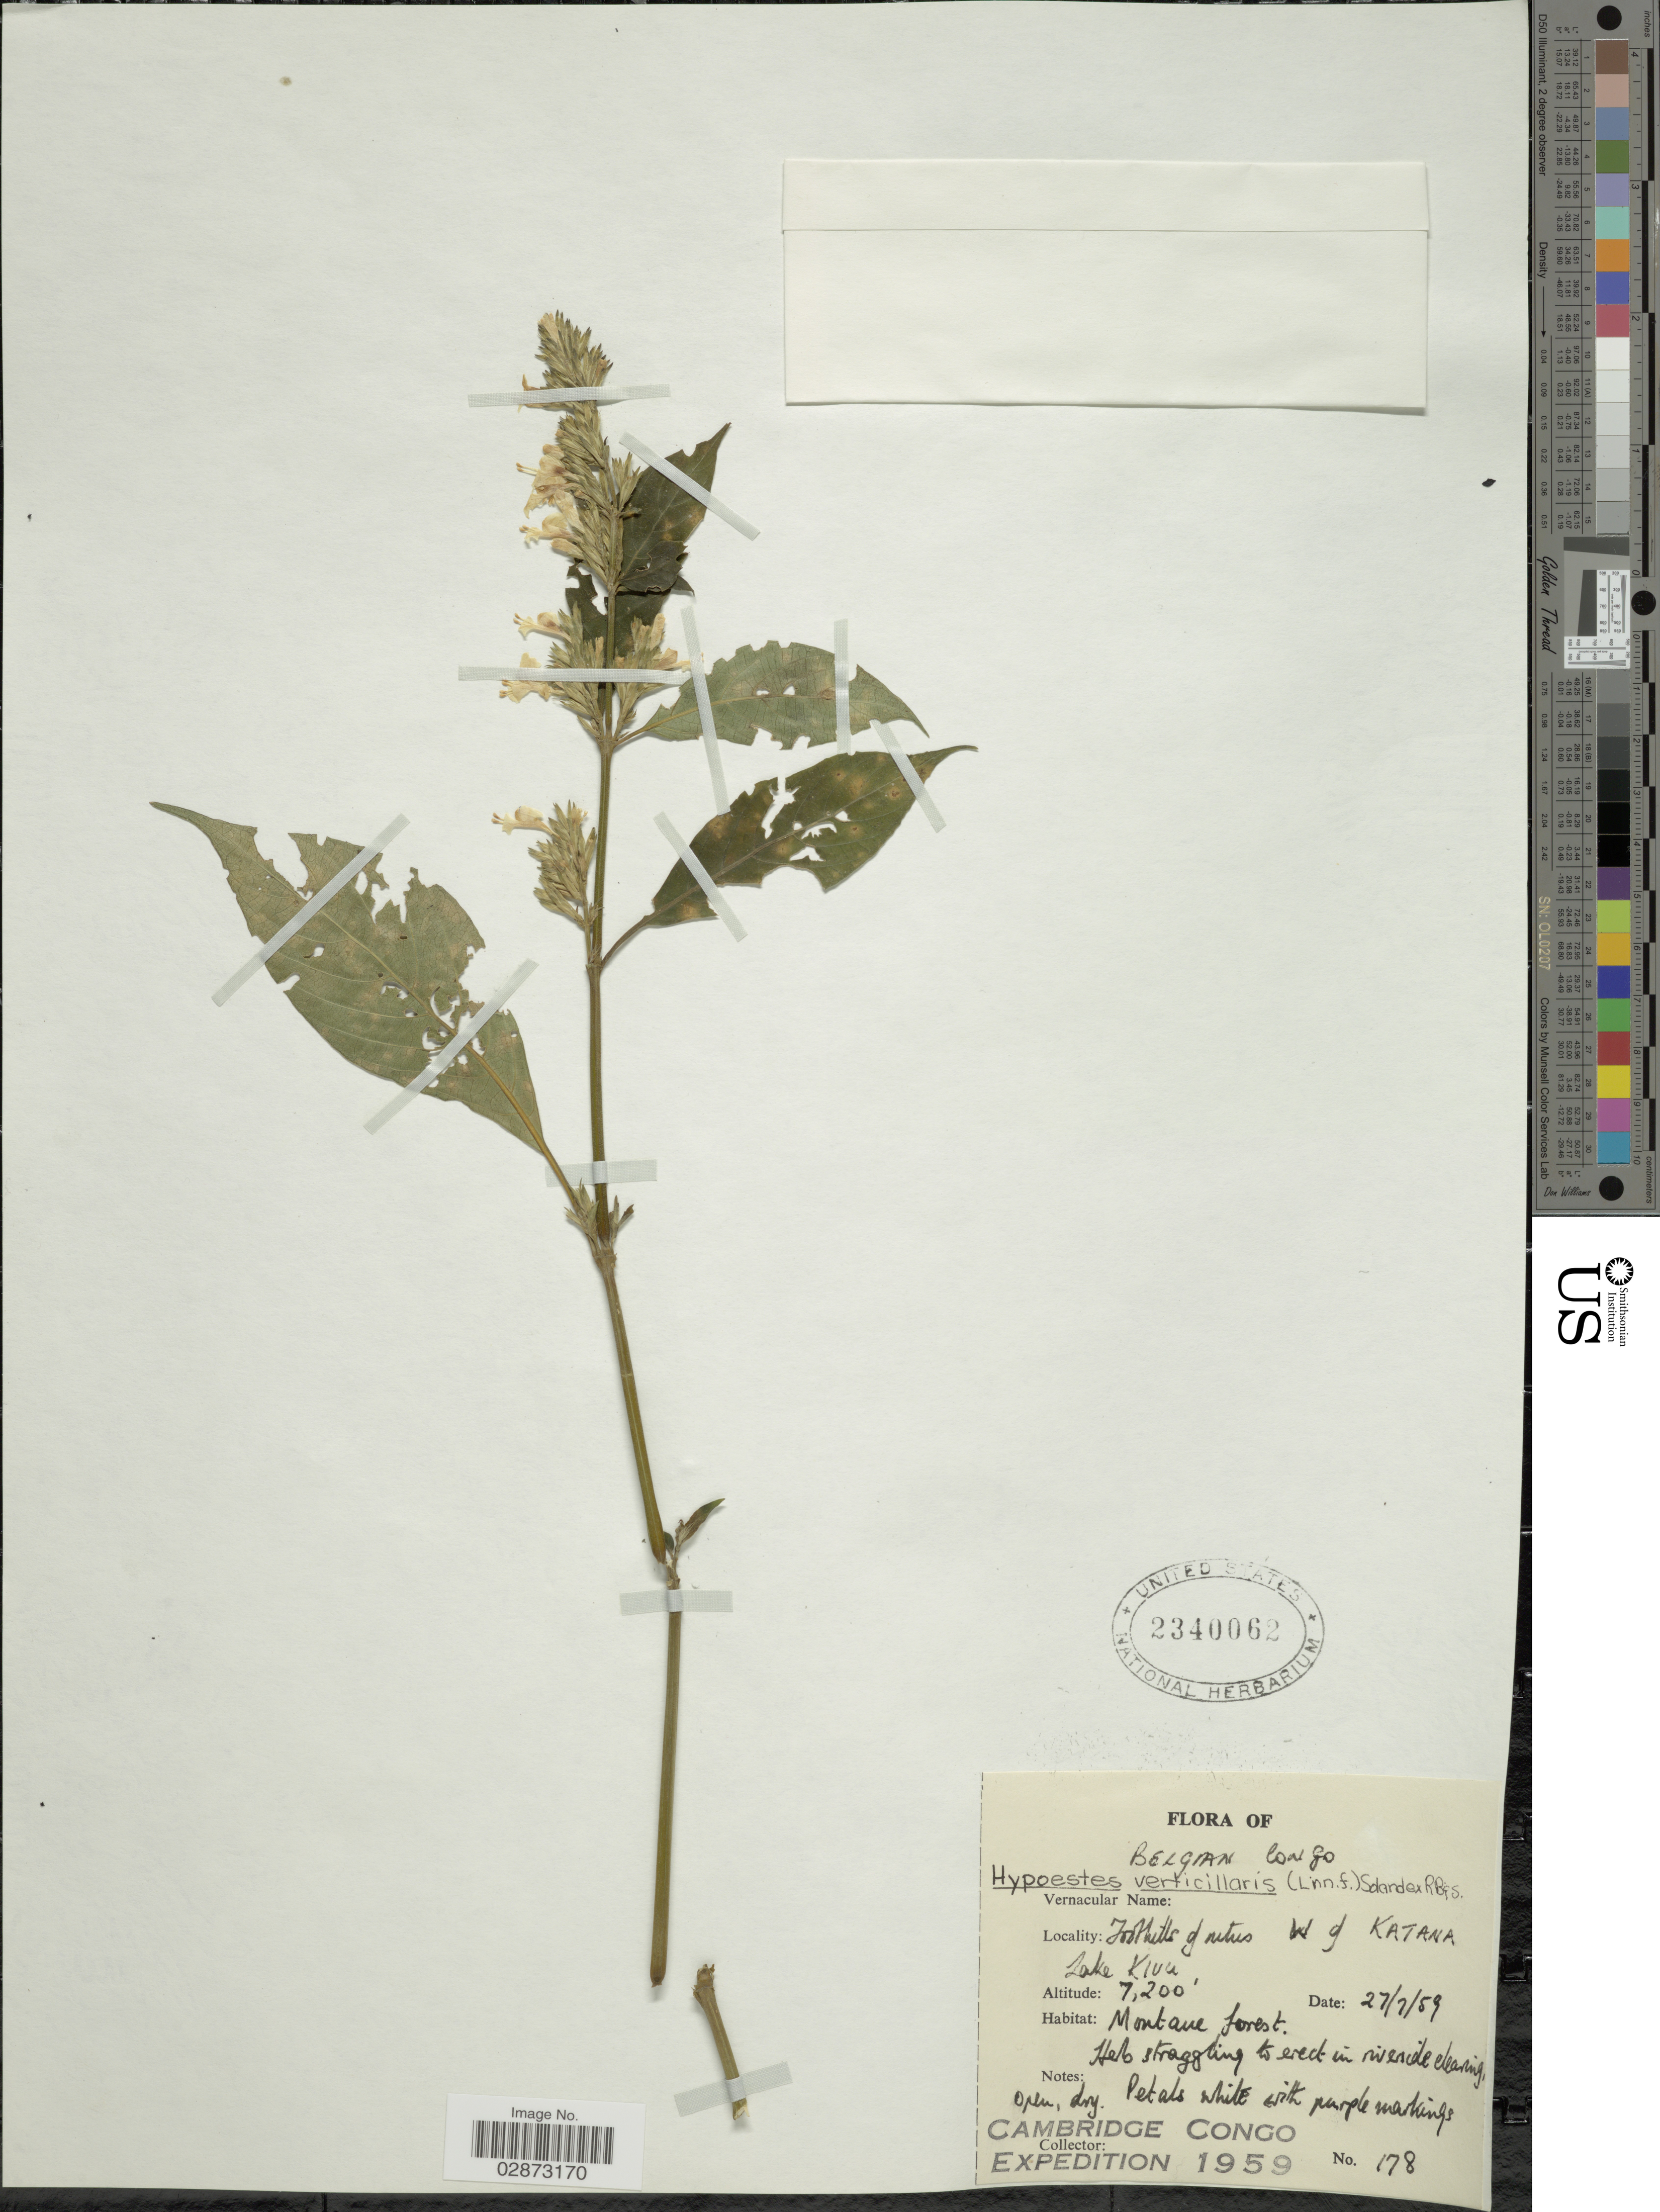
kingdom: Plantae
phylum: Tracheophyta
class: Magnoliopsida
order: Lamiales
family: Acanthaceae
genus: Hypoestes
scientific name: Hypoestes verticillaris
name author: (L. f.) Sol.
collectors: Cambridge Congo Expedition 1959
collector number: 178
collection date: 1959-07-27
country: Congo, Democratic Republic of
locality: Belgian Congo. Fotthills of mtns W of Katana. Lake Kivu.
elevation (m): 2195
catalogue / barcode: US 2340062